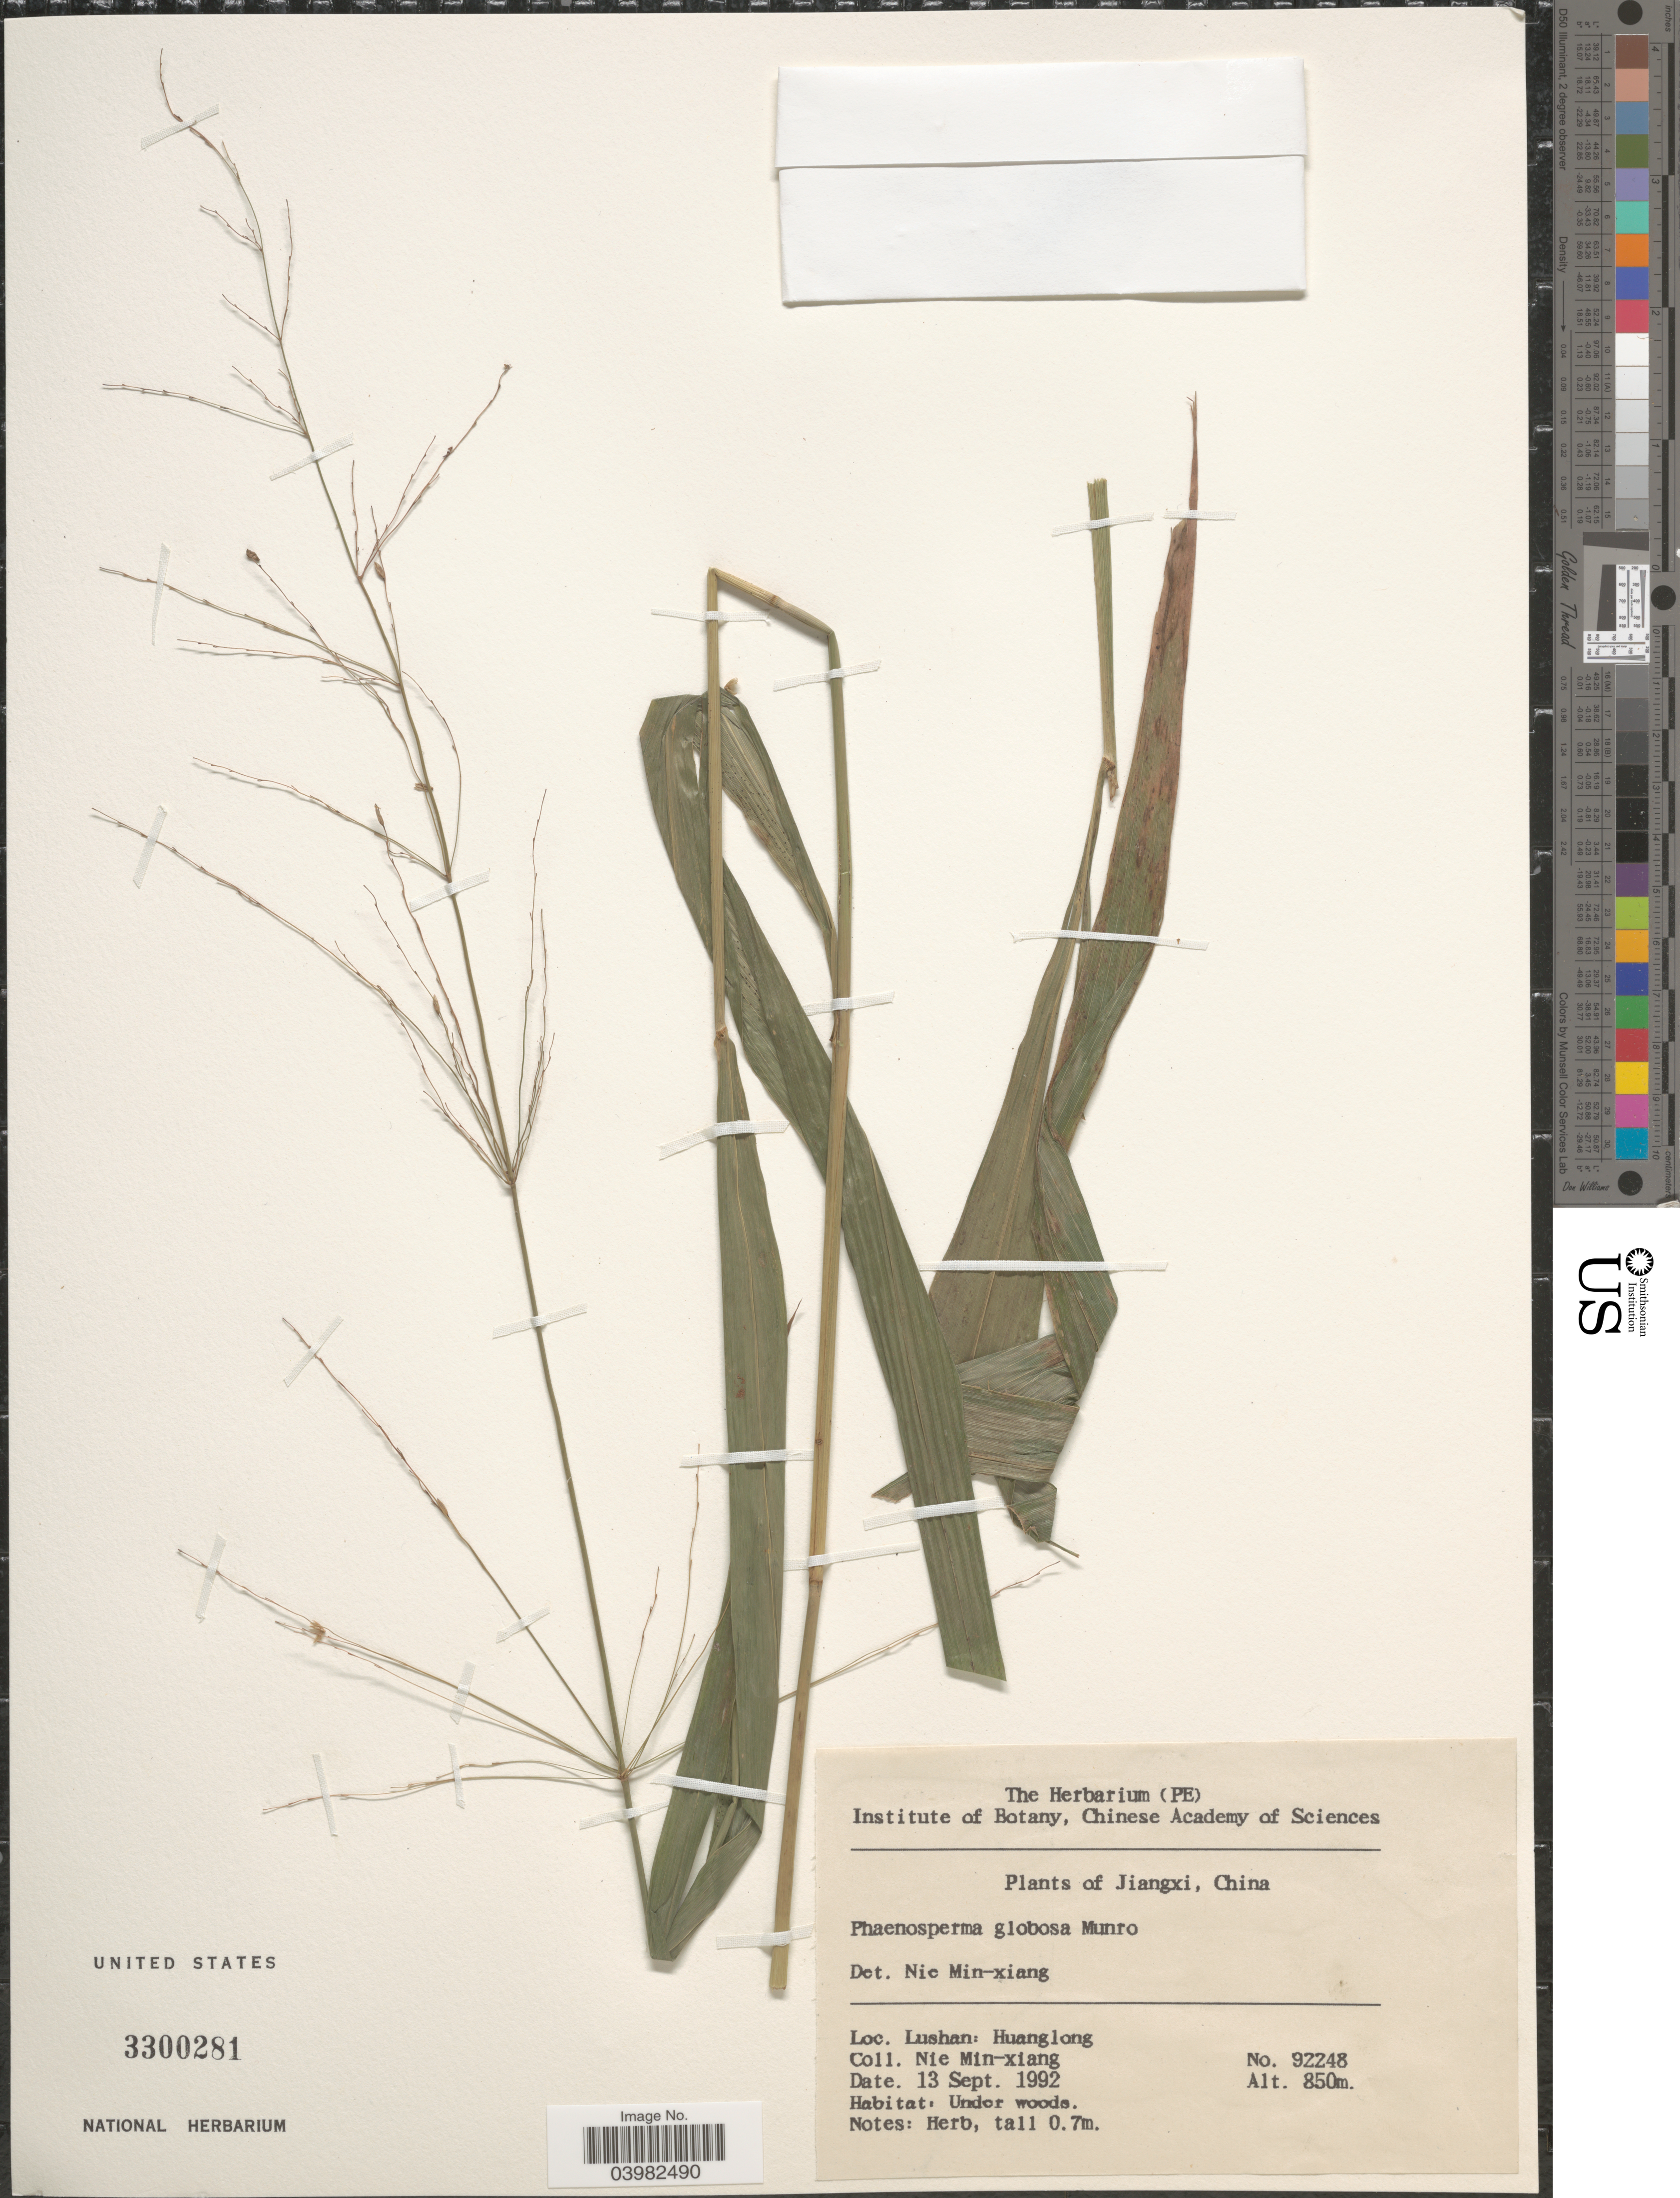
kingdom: Plantae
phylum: Tracheophyta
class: Liliopsida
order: Poales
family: Poaceae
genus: Phaenosperma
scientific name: Phaenosperma globosum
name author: Munro ex Benth.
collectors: M. Nie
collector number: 92248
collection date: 1992-09-13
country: China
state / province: Jiangxi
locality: Lushan: Huanglong.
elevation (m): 850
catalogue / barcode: US 3300281